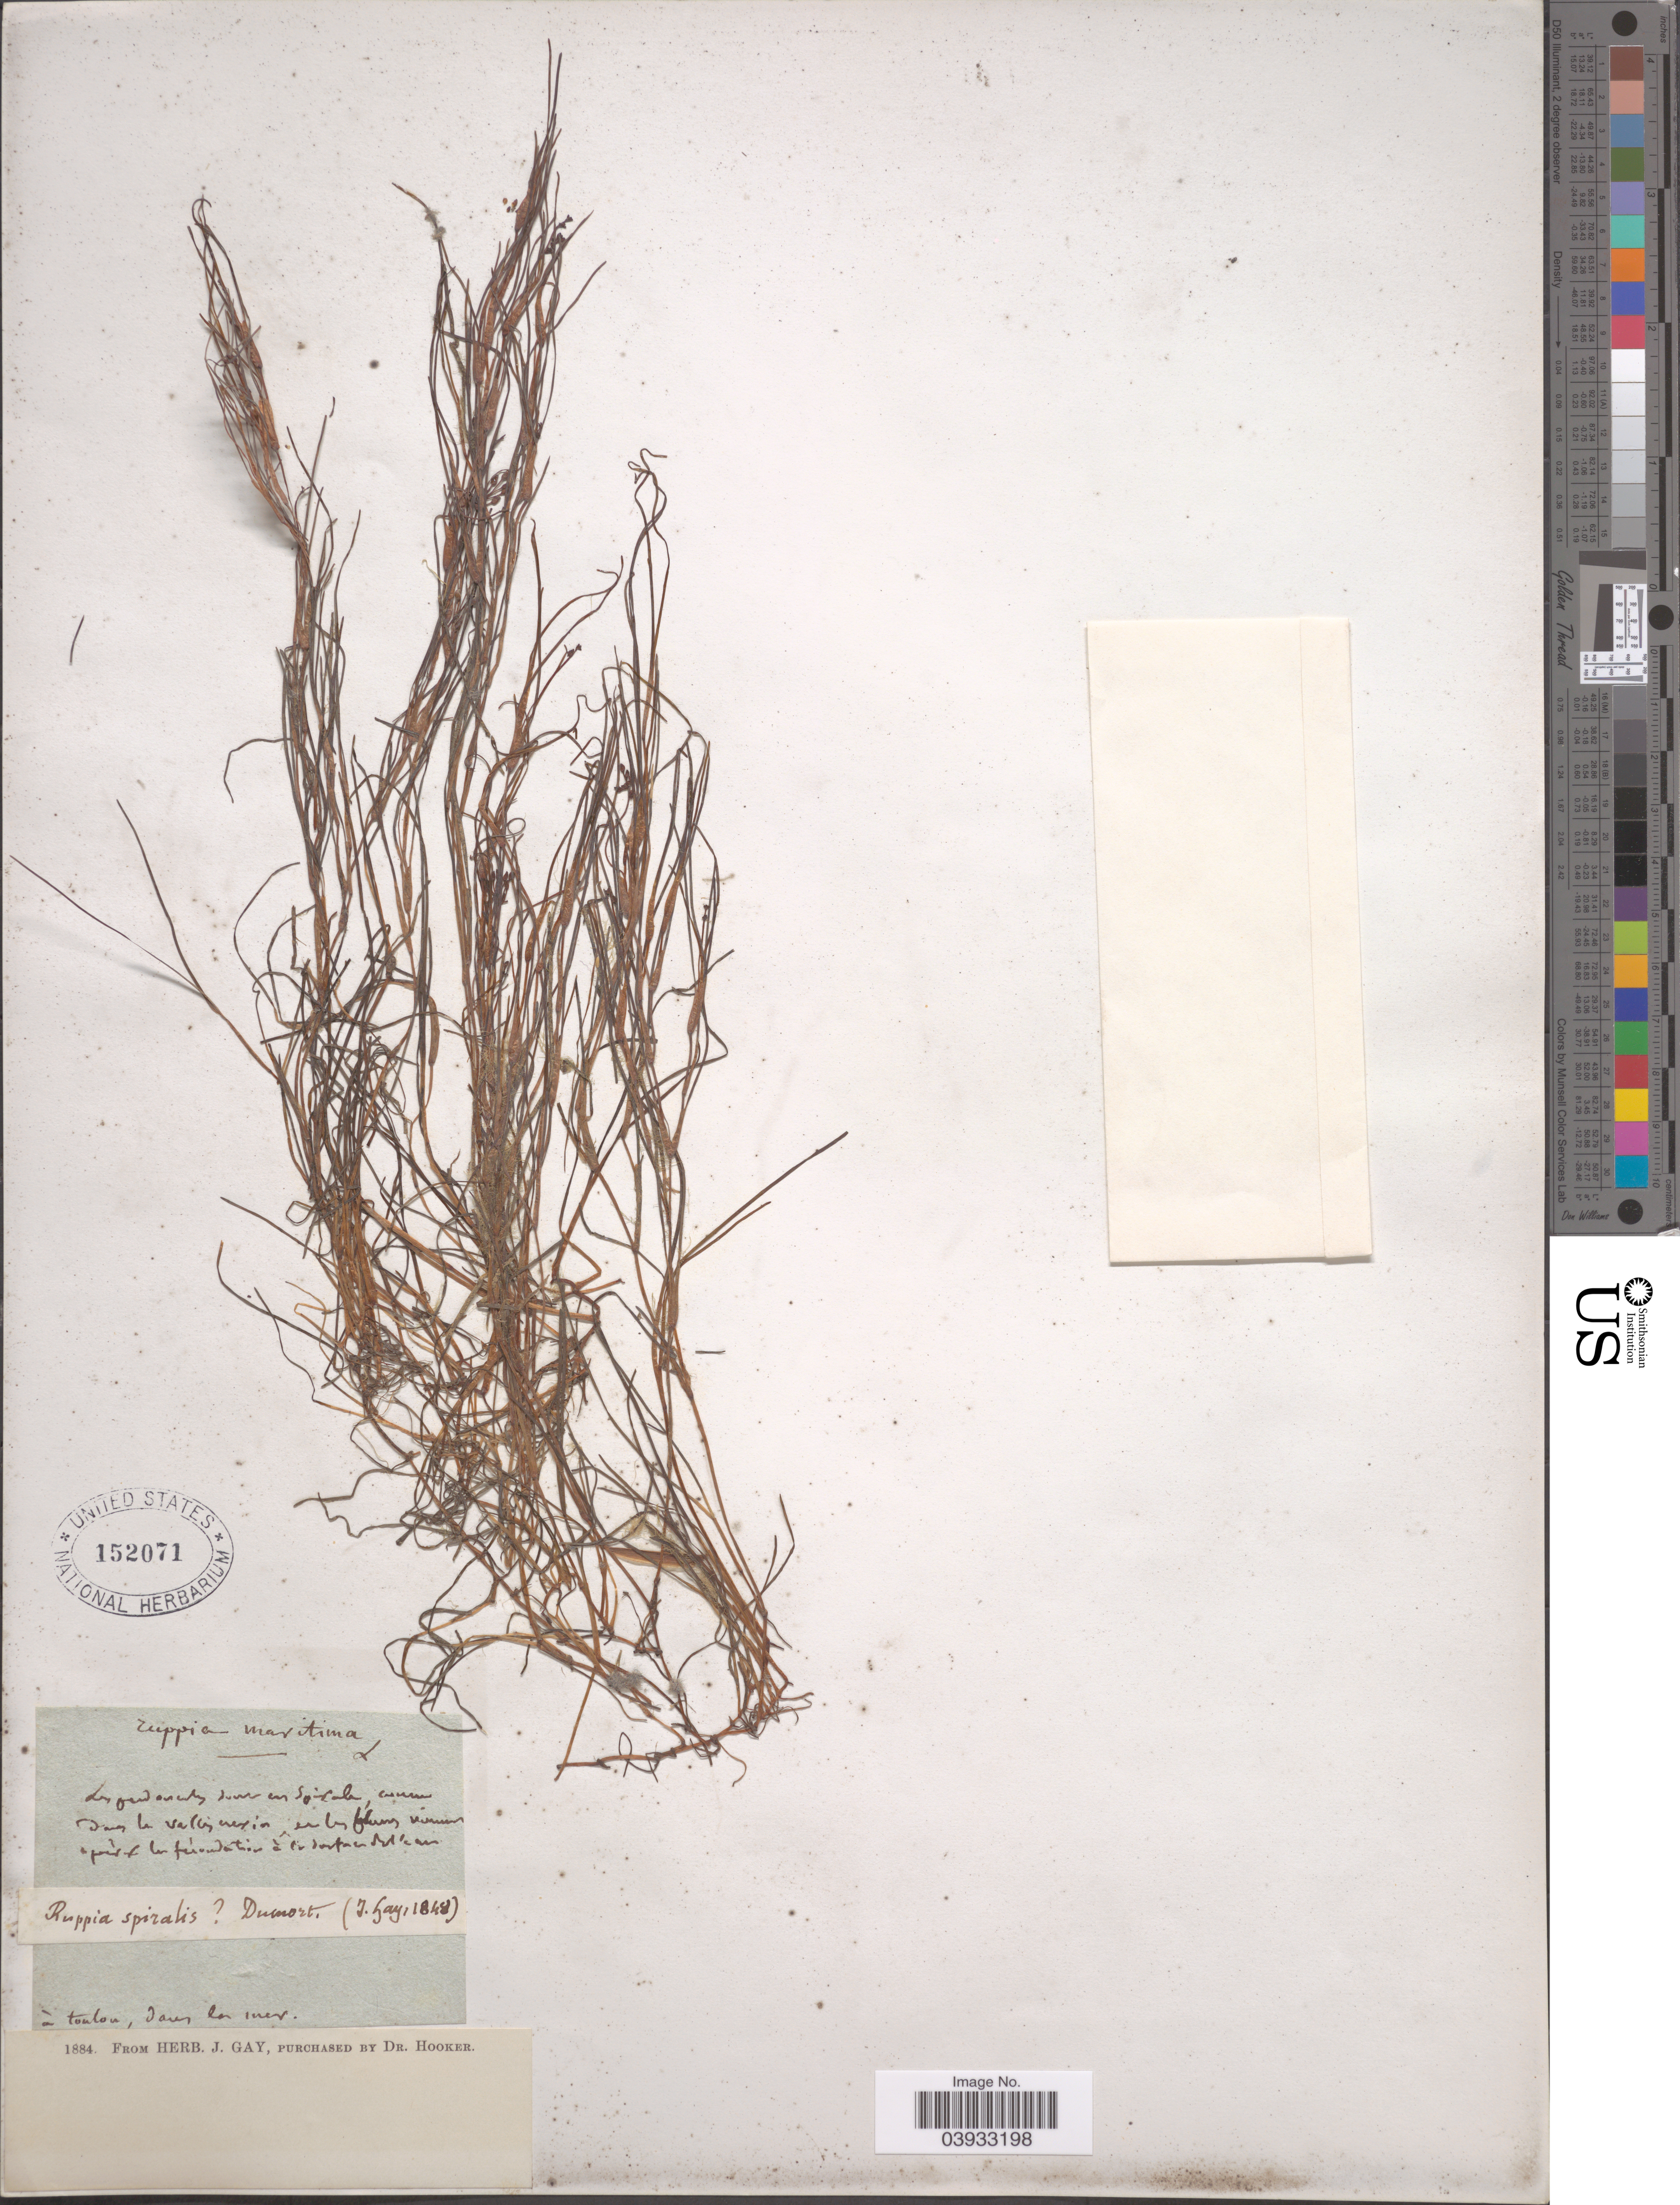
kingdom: Plantae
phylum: Tracheophyta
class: Liliopsida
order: Alismatales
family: Ruppiaceae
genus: Ruppia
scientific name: Ruppia spiralis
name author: L. ex Dumort.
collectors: J. Gay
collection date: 1848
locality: Commun dans le valley [illegible text].[interpreted]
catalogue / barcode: US 152071